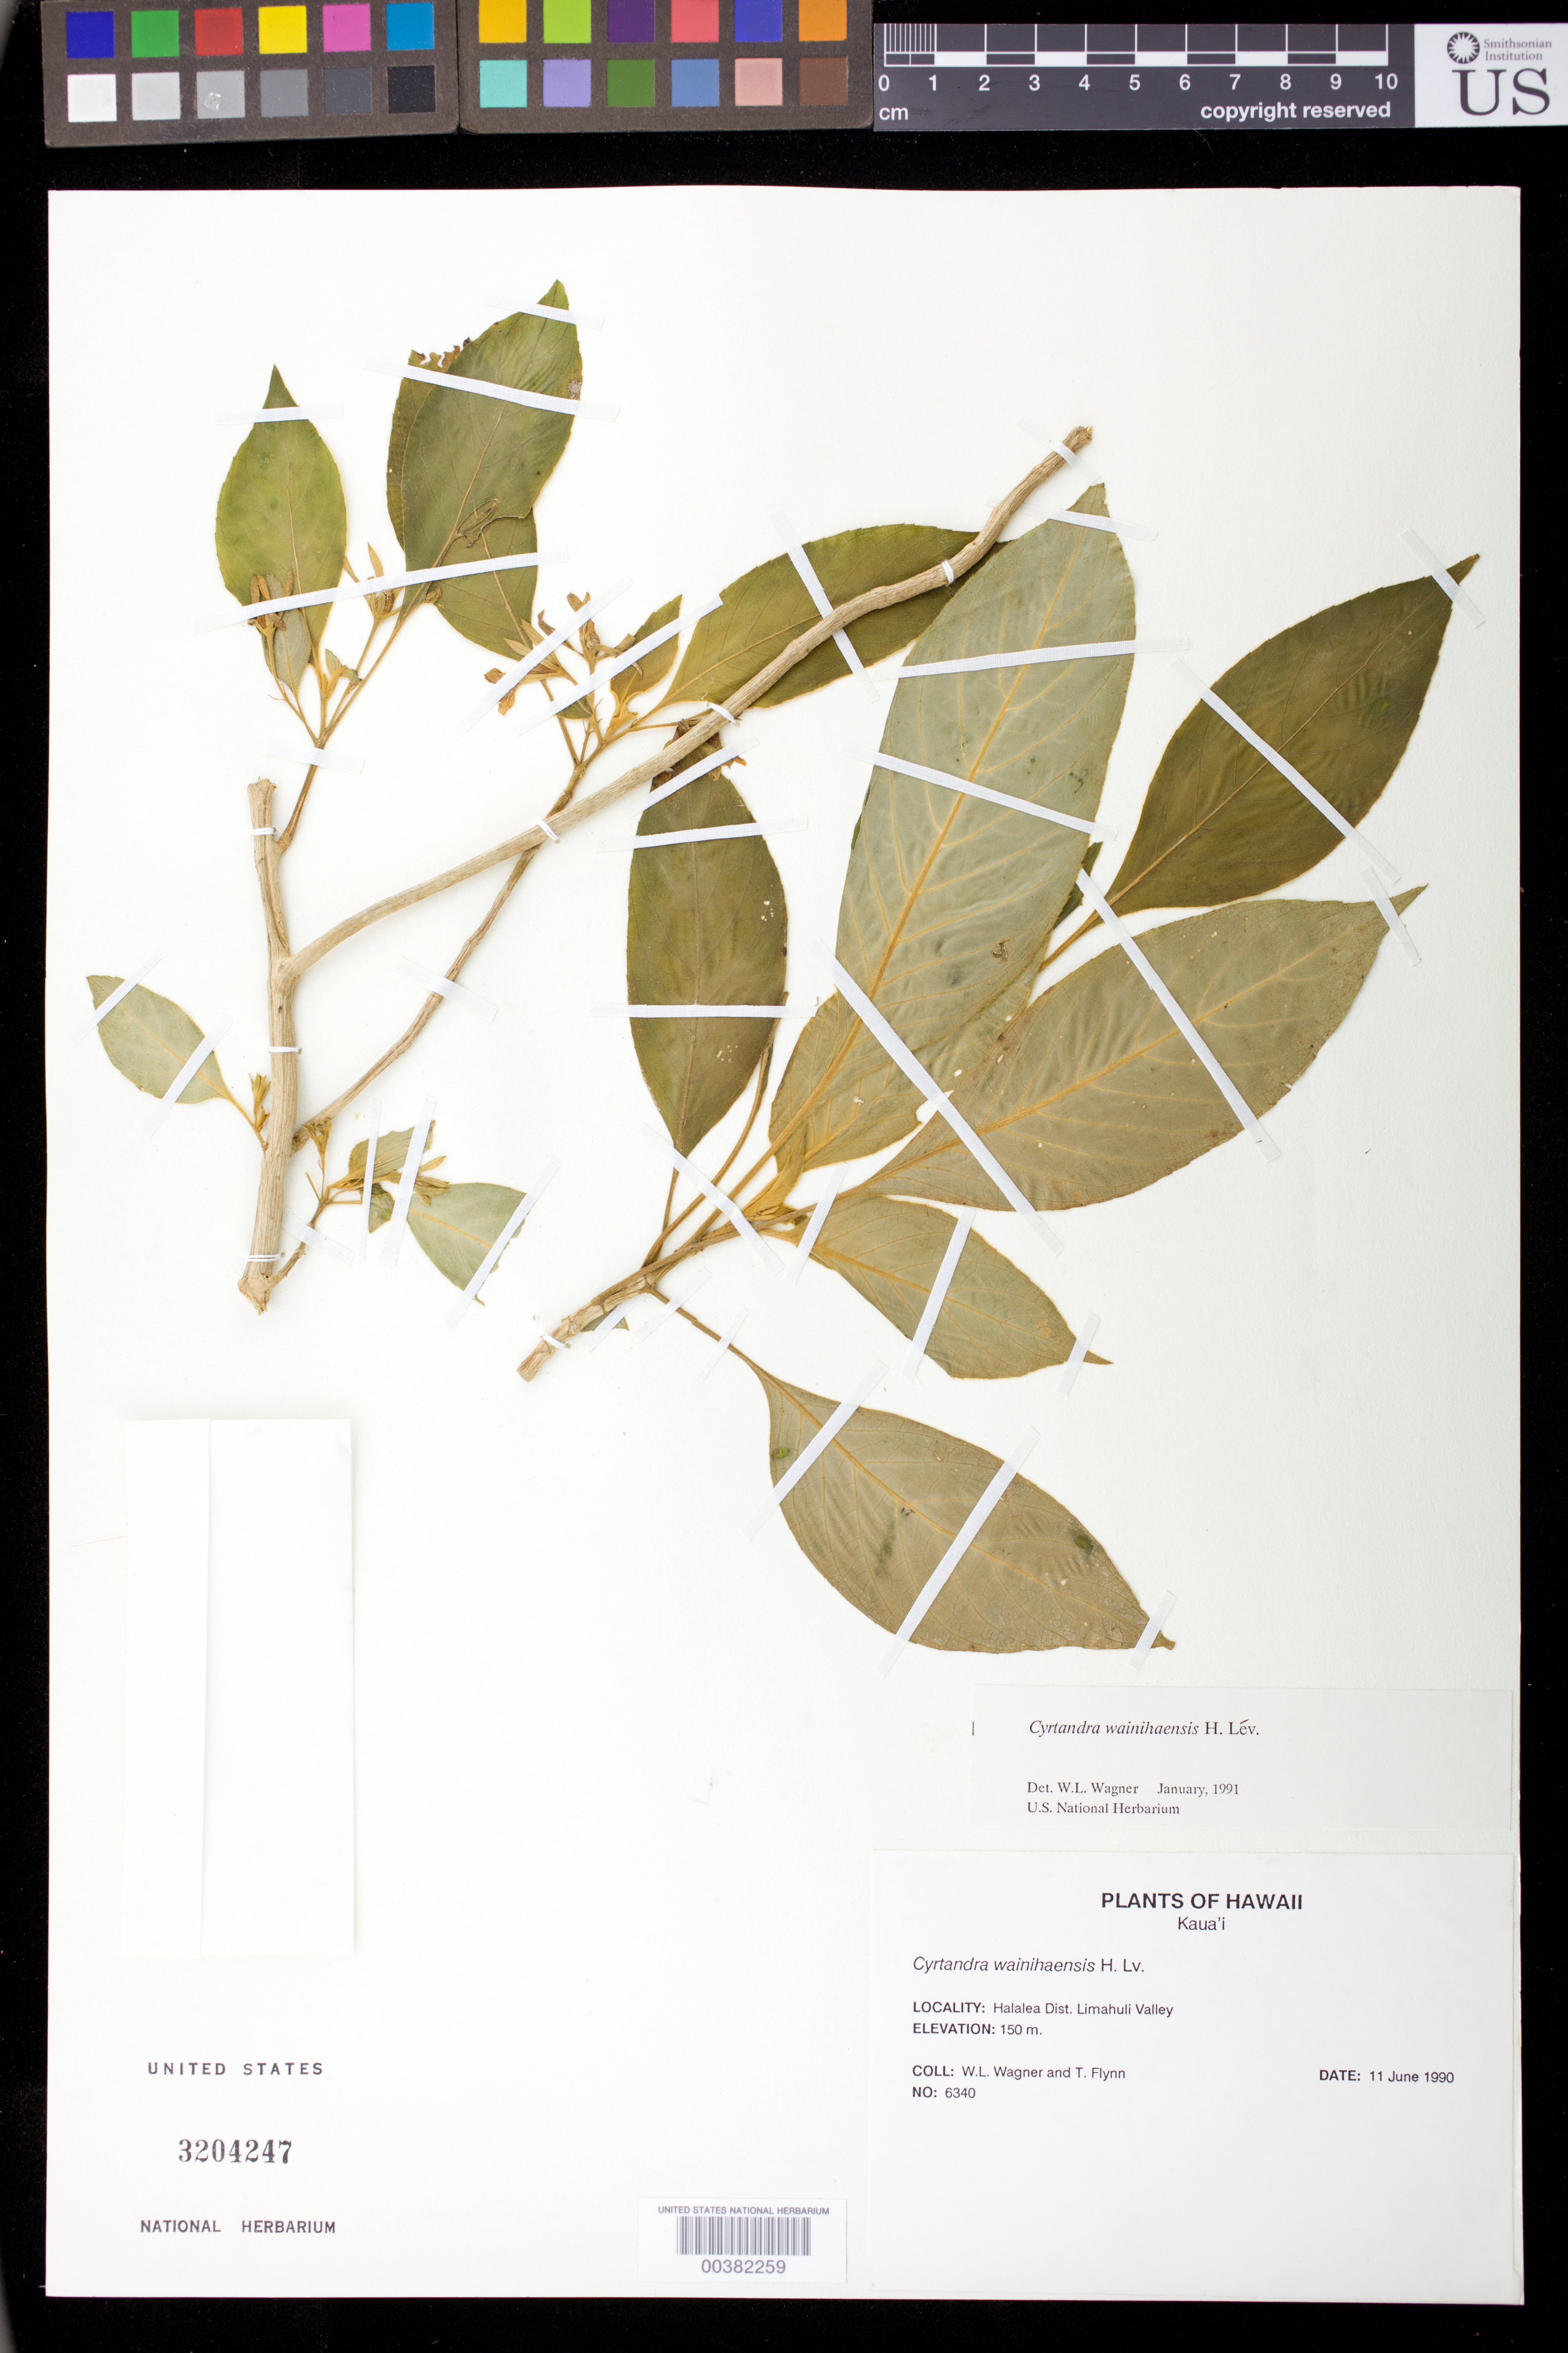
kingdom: Plantae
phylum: Tracheophyta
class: Magnoliopsida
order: Lamiales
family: Gesneriaceae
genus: Cyrtandra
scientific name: Cyrtandra wainihaensis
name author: H. Lév.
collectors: W. L. Wagner & T. W. Flynn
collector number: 6340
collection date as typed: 11 Jun 1990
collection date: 1990-06-11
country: United States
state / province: Hawaii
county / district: Kauai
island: Kaua'i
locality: Halalea Dist., Limahuli valley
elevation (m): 150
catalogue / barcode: US 3204247